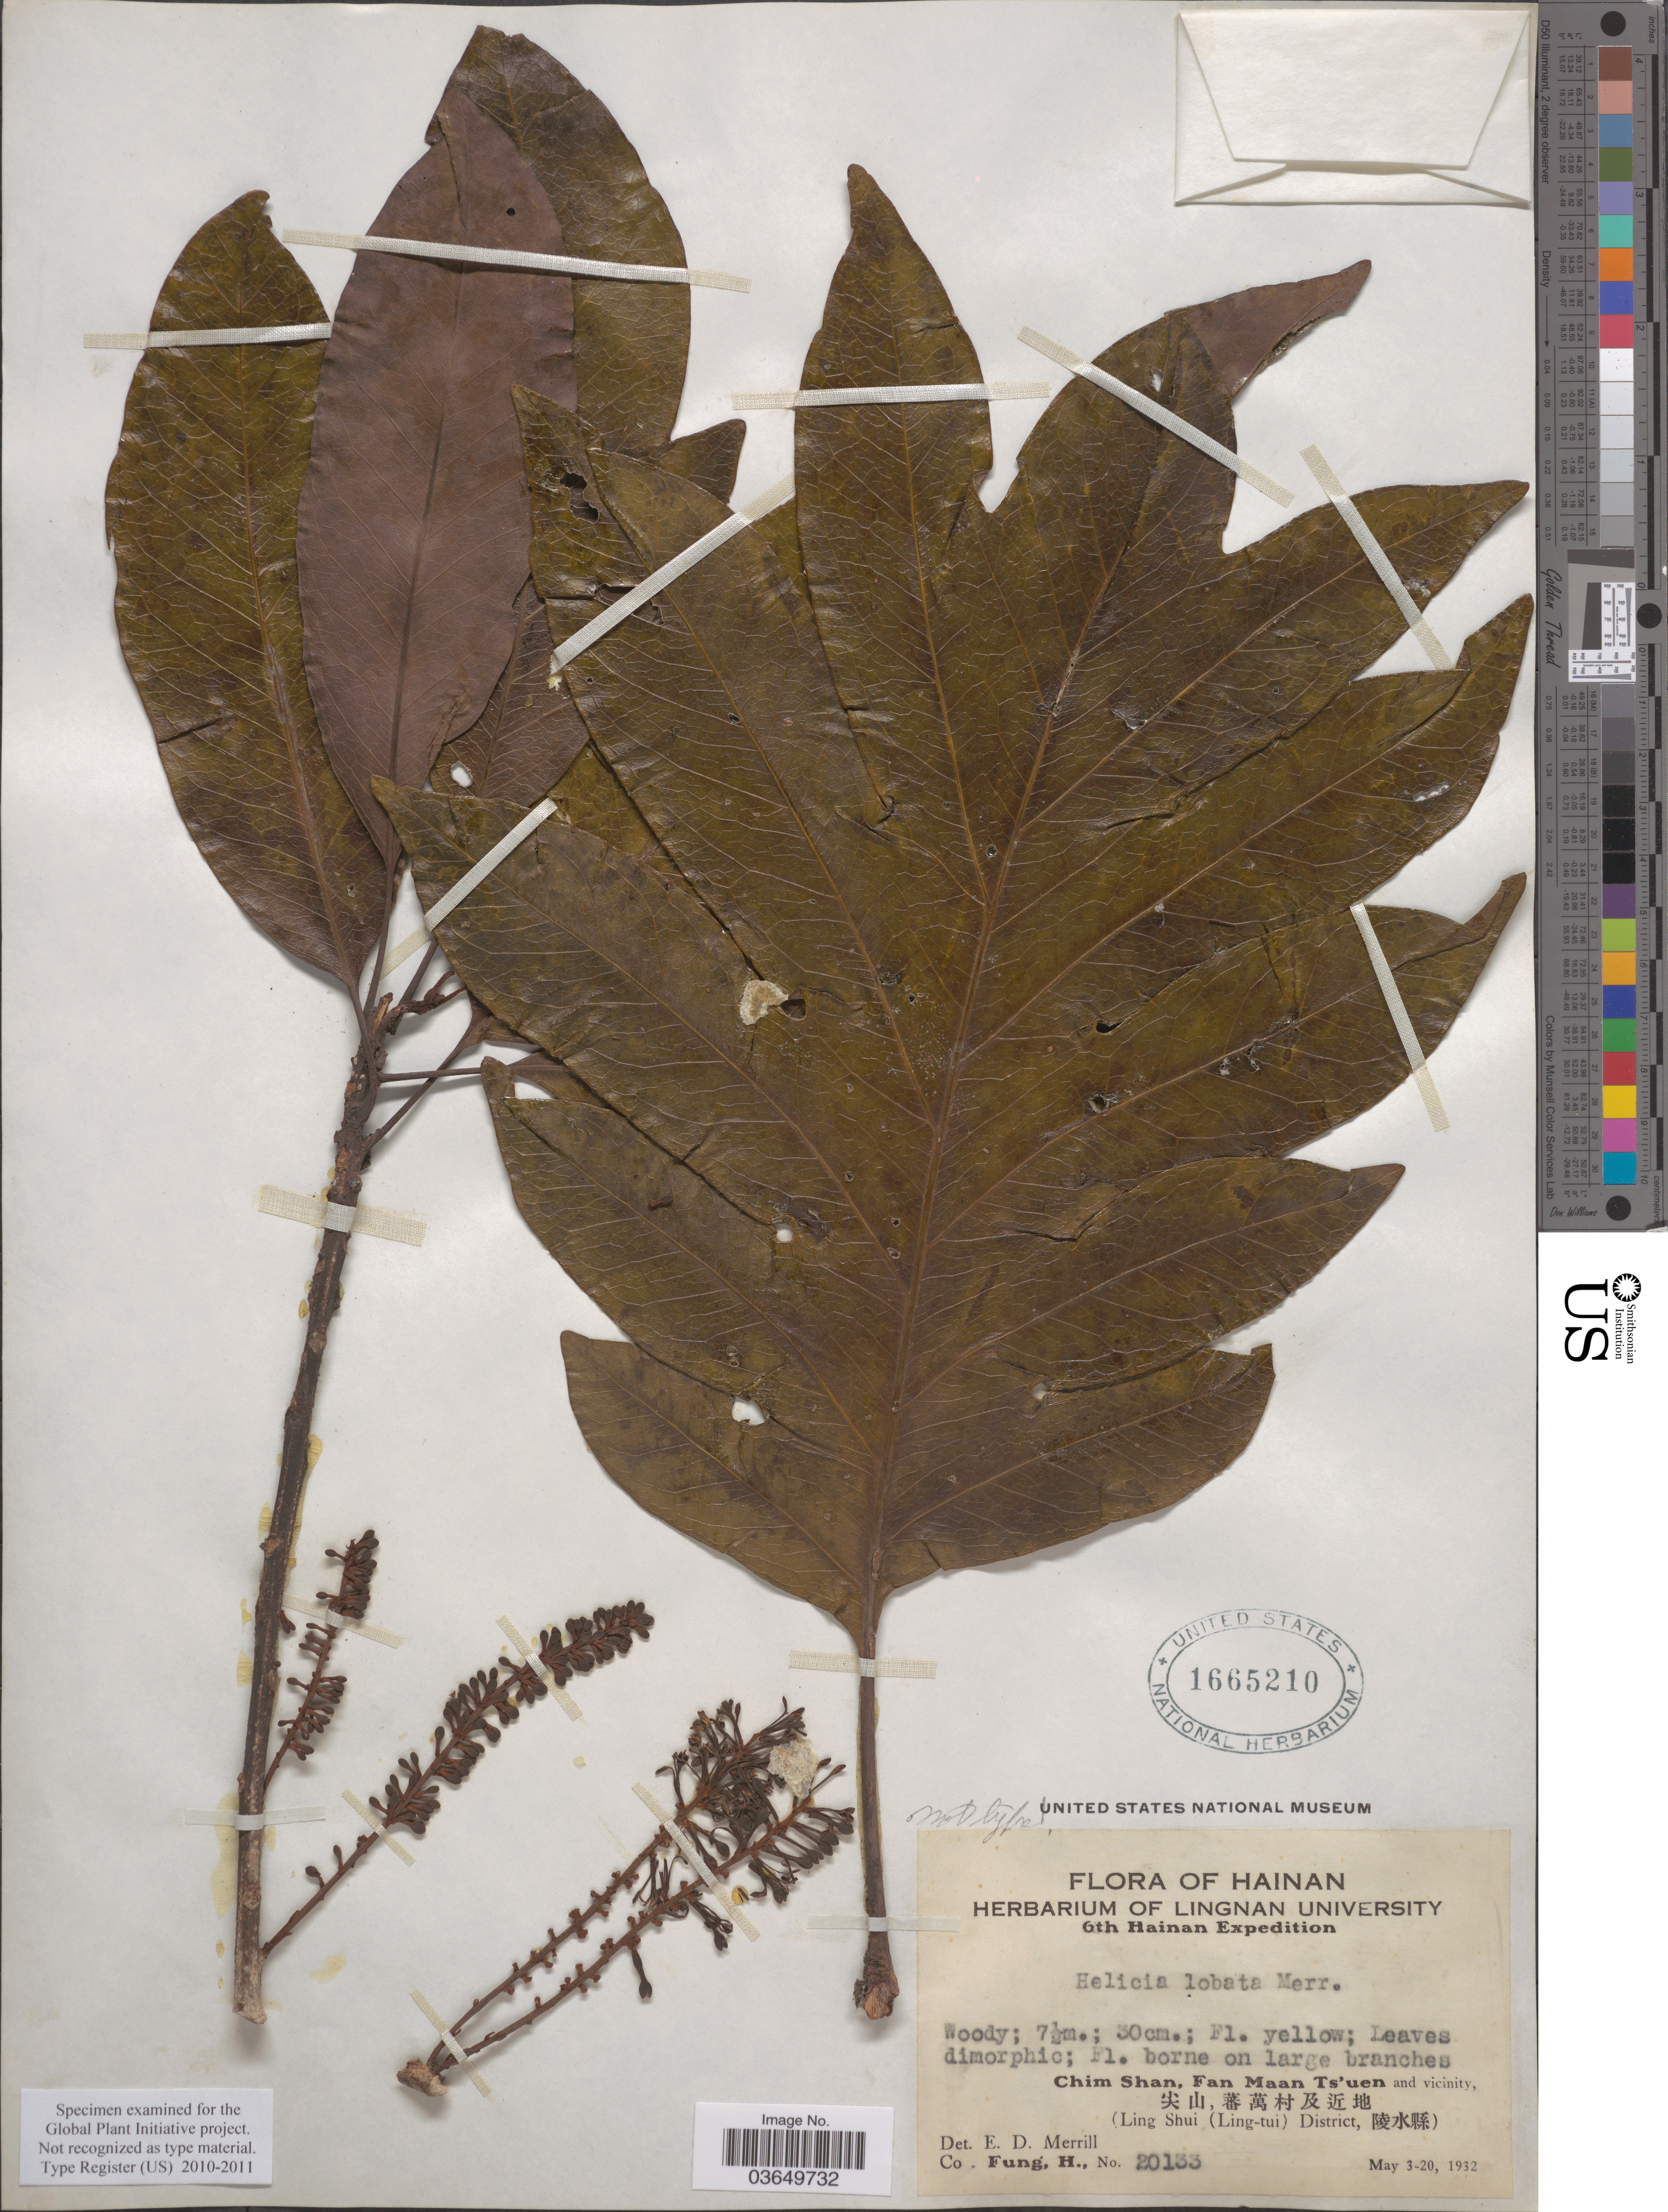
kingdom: Plantae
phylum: Tracheophyta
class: Magnoliopsida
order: Proteales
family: Proteaceae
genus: Helicia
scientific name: Helicia lobata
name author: Merr.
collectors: H. Fung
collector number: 20133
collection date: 1932-05-03/1932-05-20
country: China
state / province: Hainan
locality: Chim Shan, Fan Maan Ts'uen and vicinity, X. (Ling Shui (Ling-tui) District, X).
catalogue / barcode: US 1665210